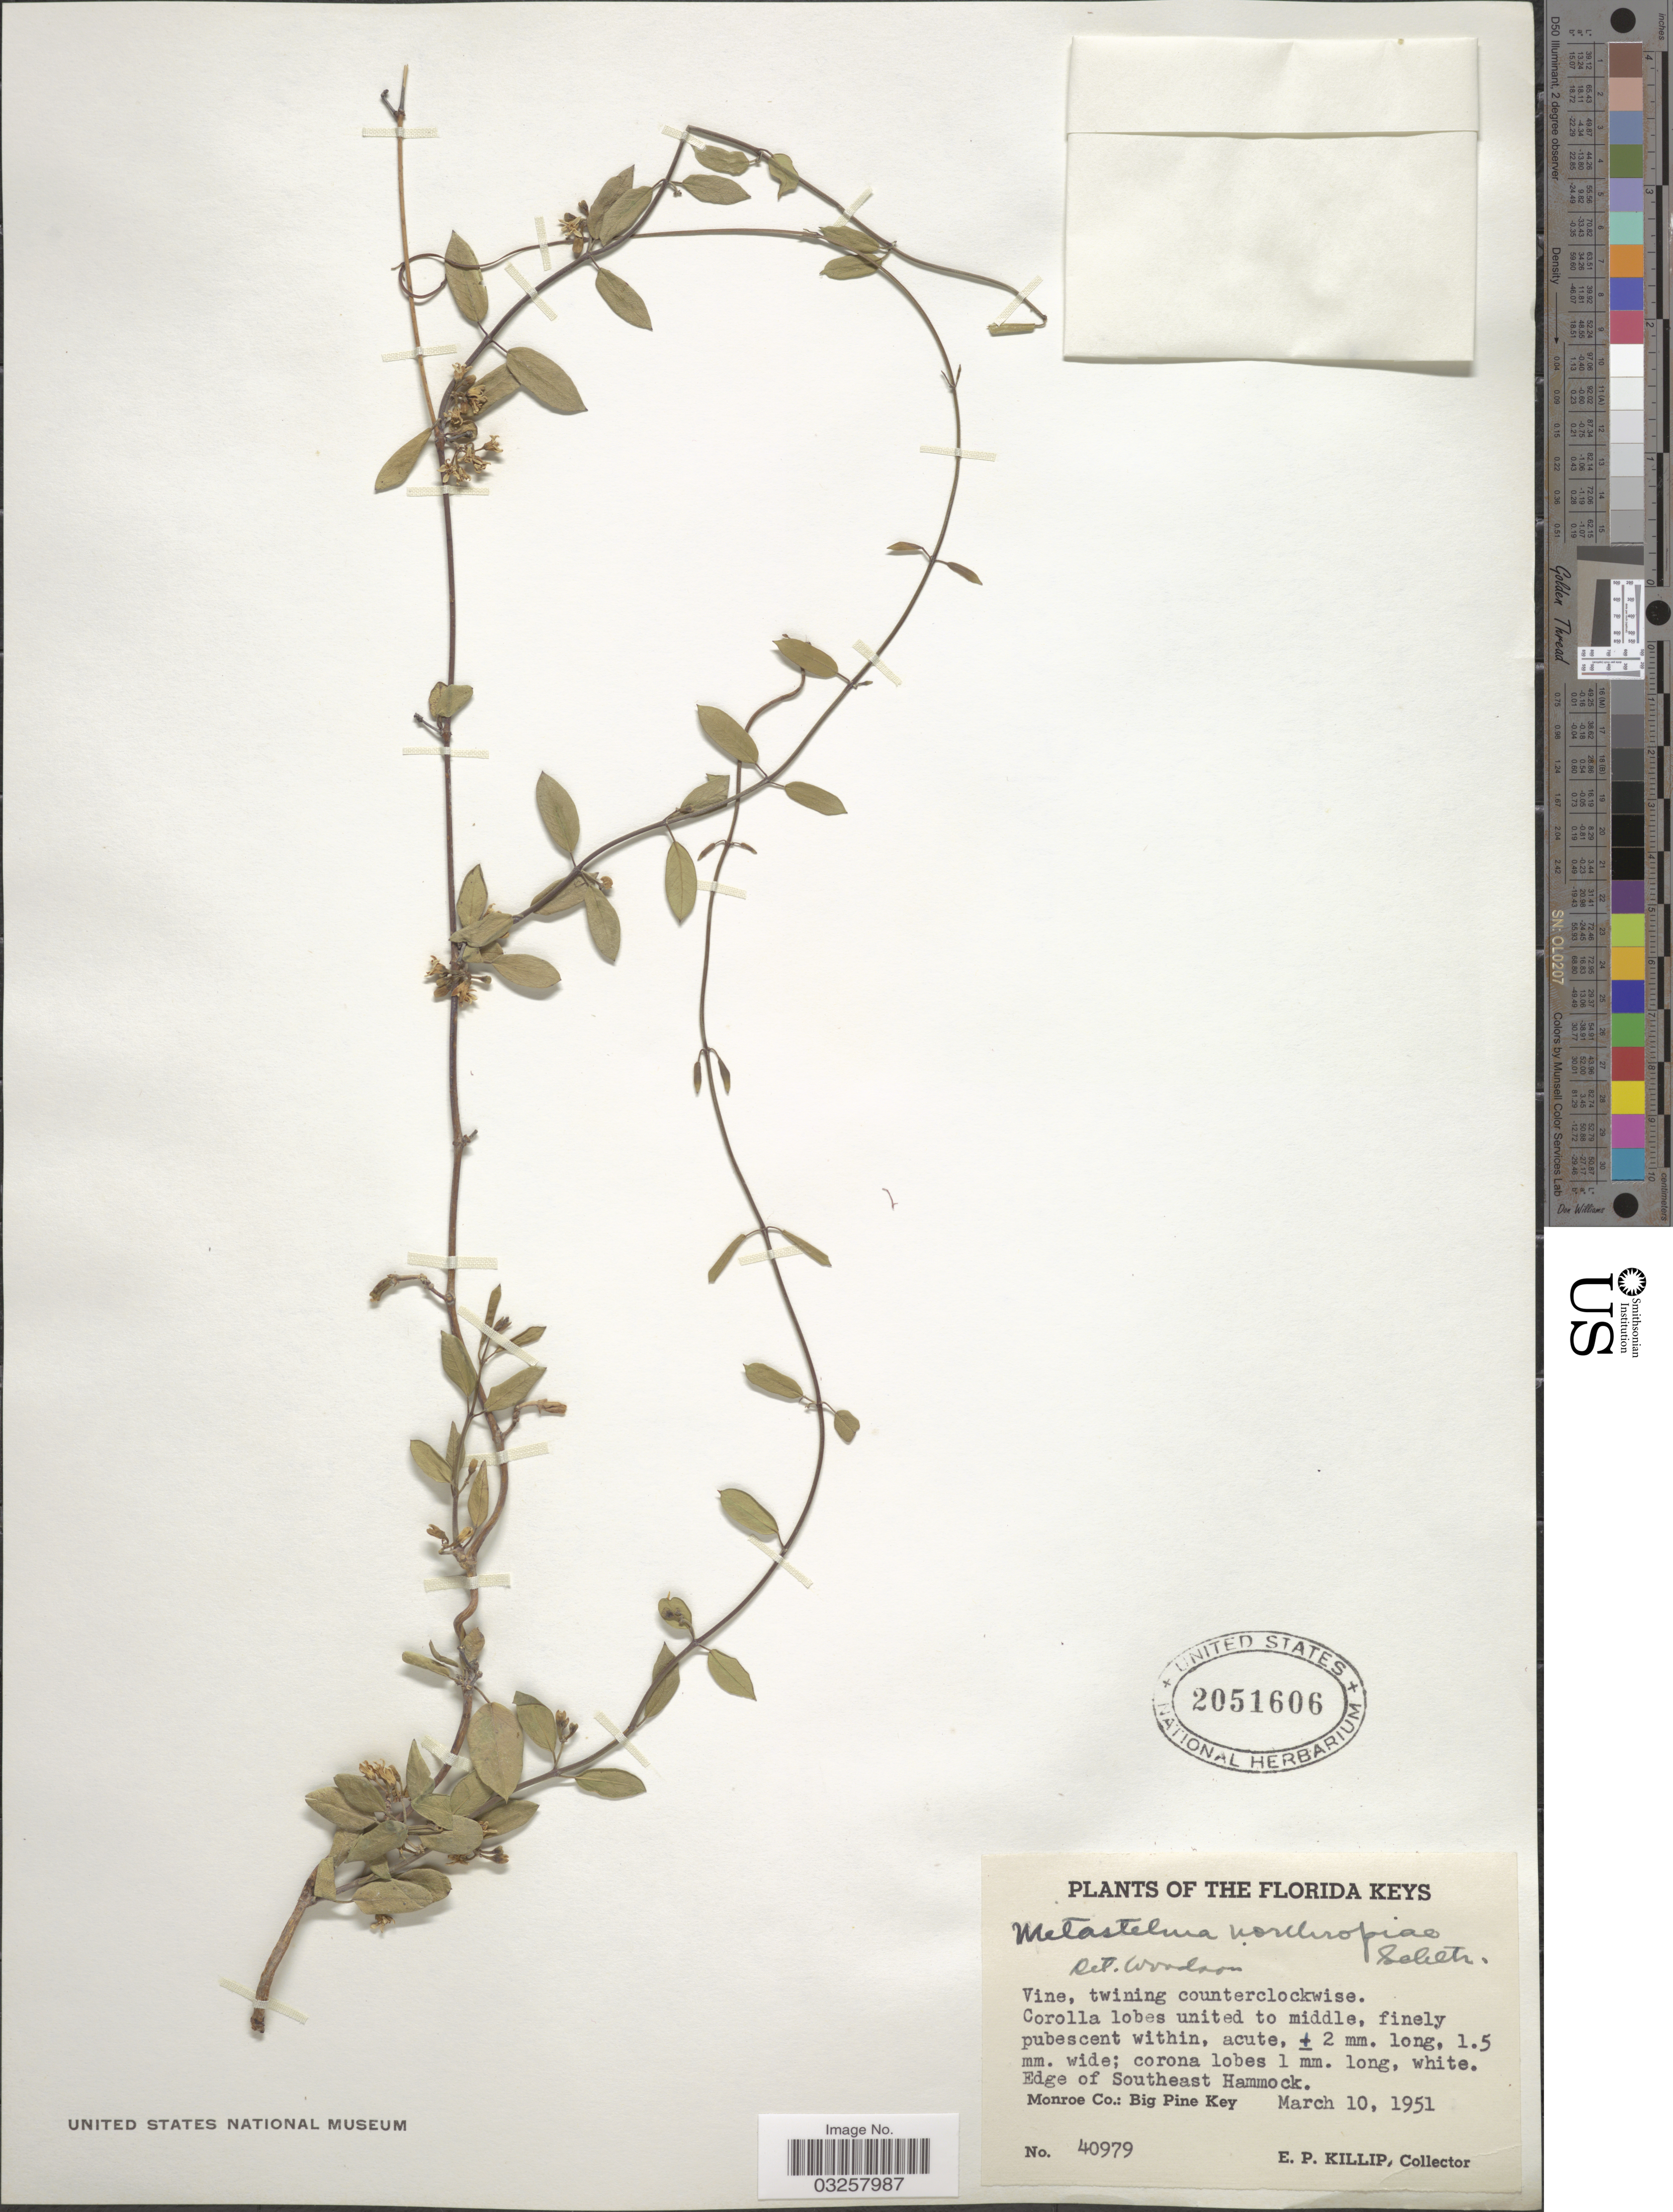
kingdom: Plantae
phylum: Tracheophyta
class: Magnoliopsida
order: Gentianales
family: Apocynaceae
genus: Metastelma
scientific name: Metastelma bahamense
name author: Griseb.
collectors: E. P. Killip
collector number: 40979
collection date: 1951-03-10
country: United States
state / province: Florida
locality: The Florida Keys. Edge of Southeast Hammock. Monroe Co.: Big Pine Key.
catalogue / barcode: US 2051606